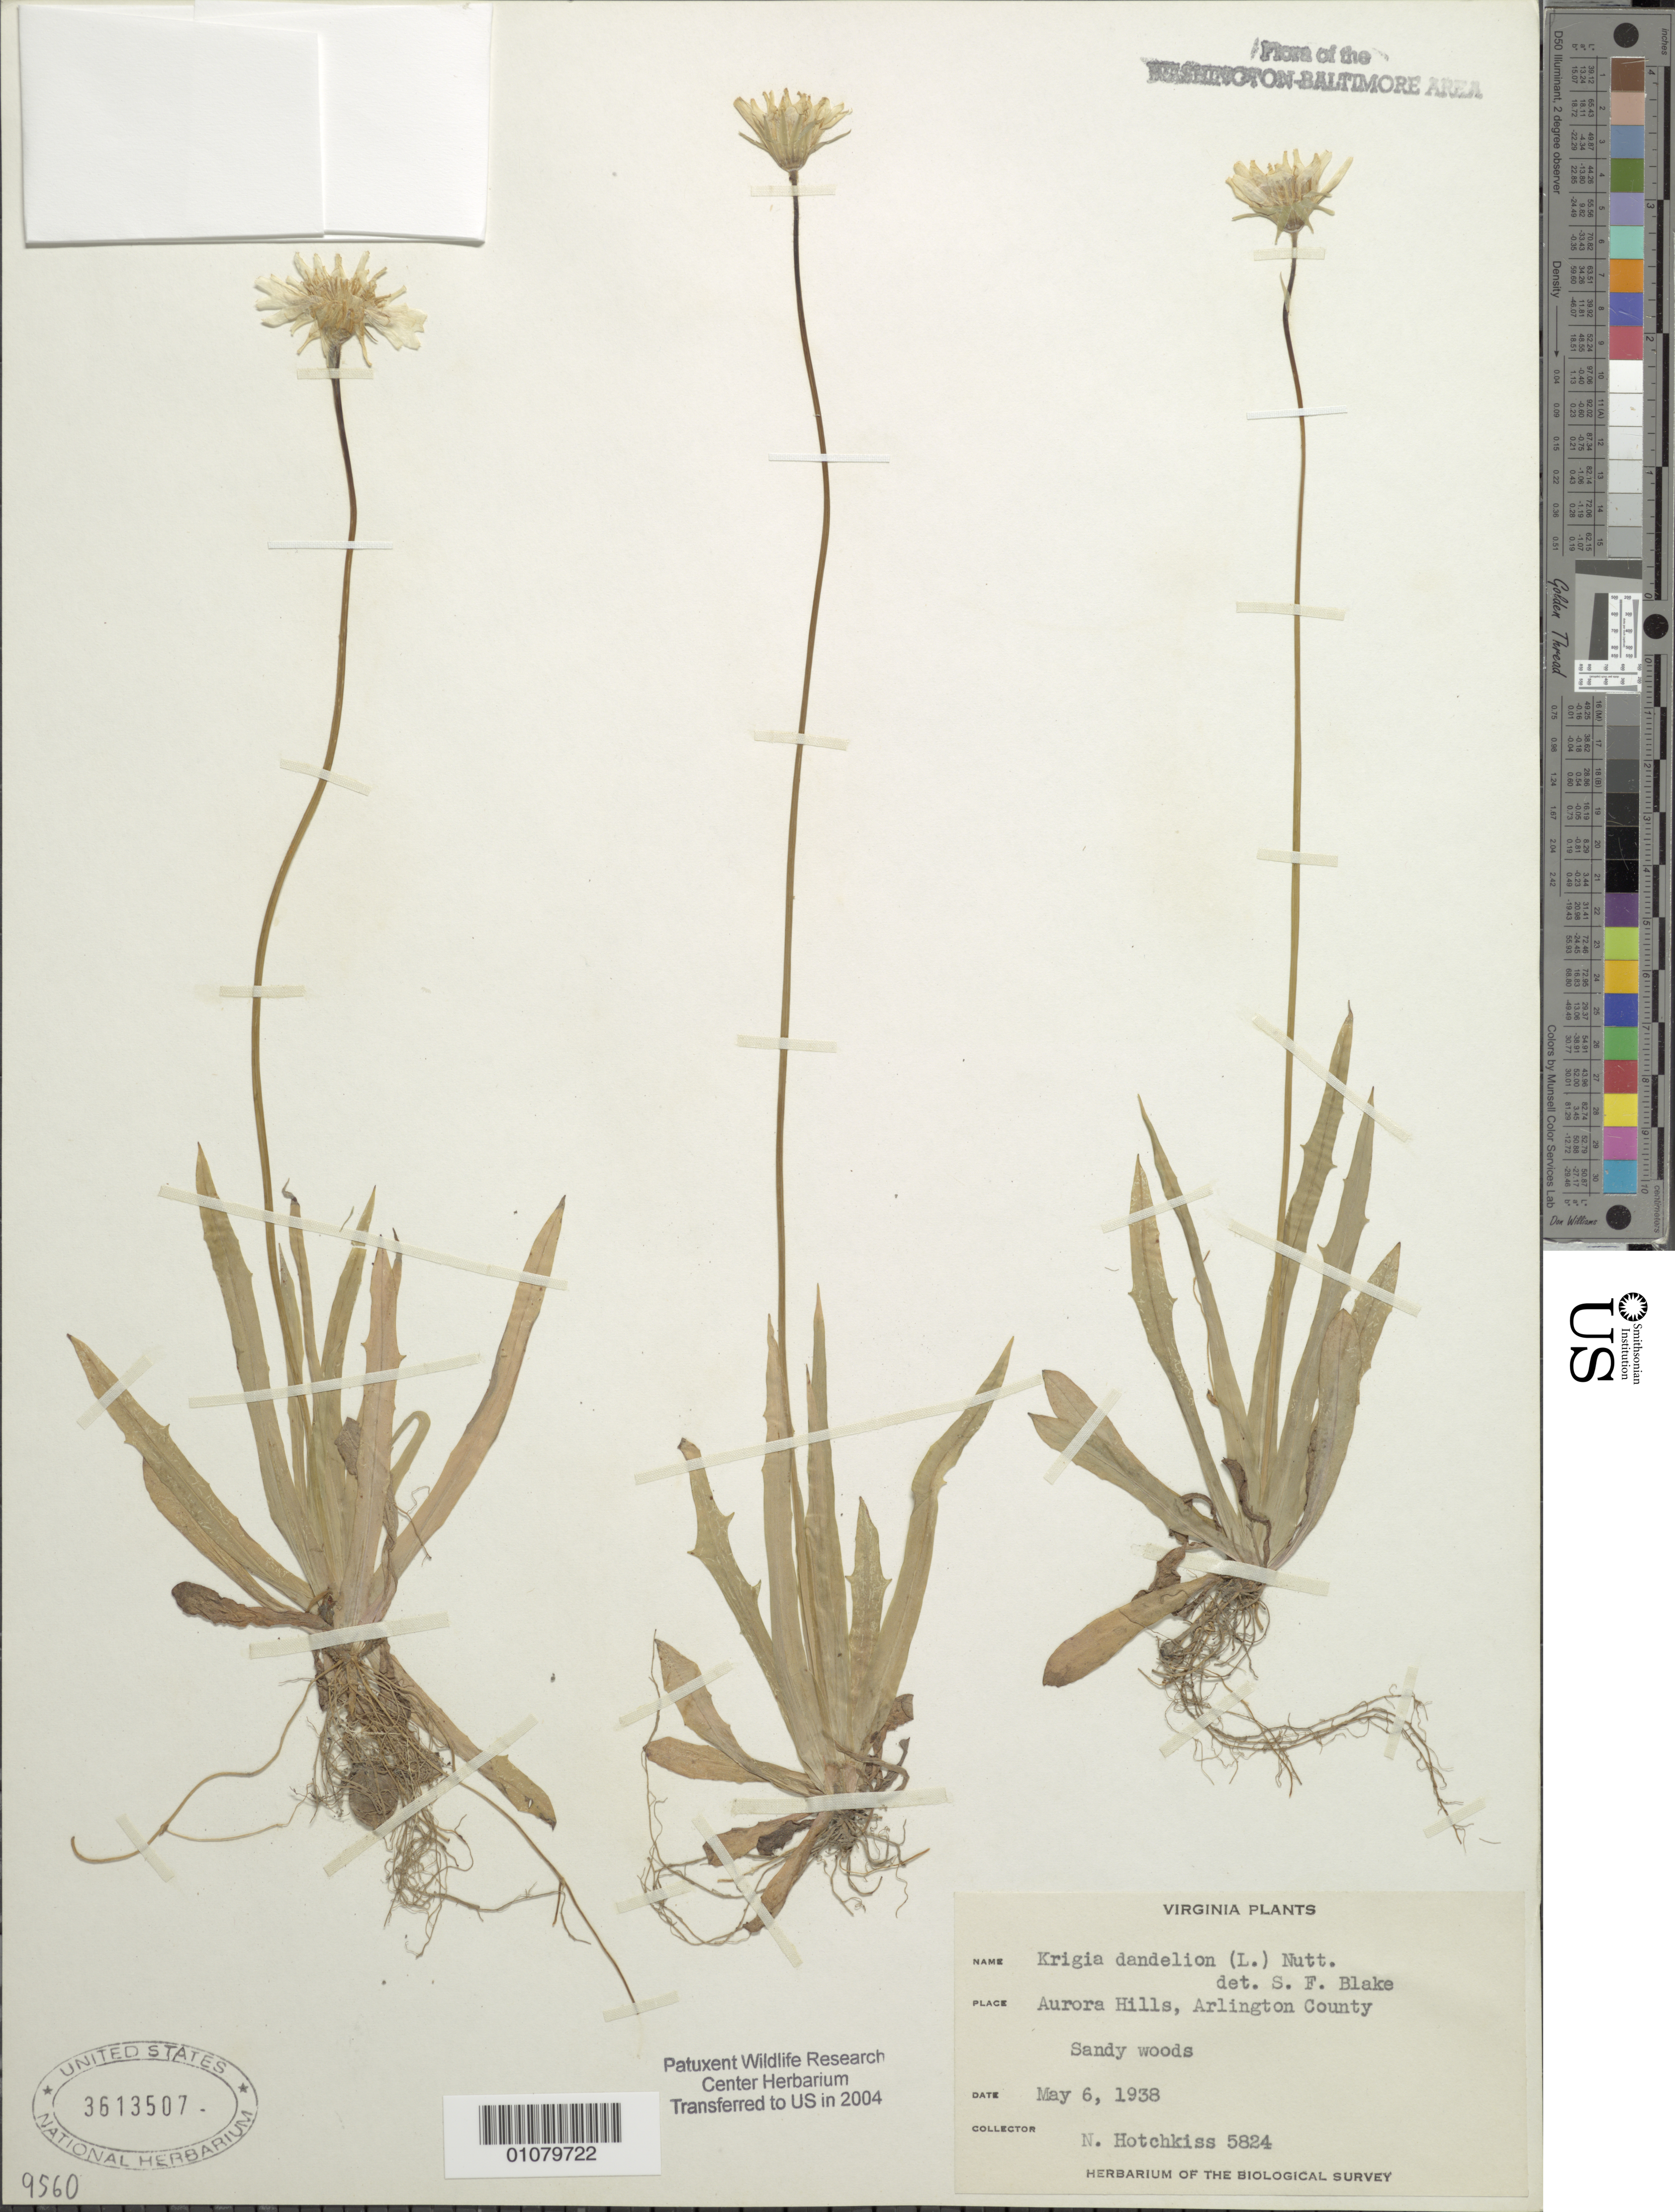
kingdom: Plantae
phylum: Tracheophyta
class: Magnoliopsida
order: Asterales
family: Asteraceae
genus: Krigia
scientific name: Krigia dandelion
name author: (L.) Nutt.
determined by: Blake, Sydney F.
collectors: N. Hotchkiss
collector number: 5824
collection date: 1938-05-06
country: United States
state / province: Virginia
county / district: Arlington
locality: Aurora Hills.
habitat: Sandy woods.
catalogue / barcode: US 3613507